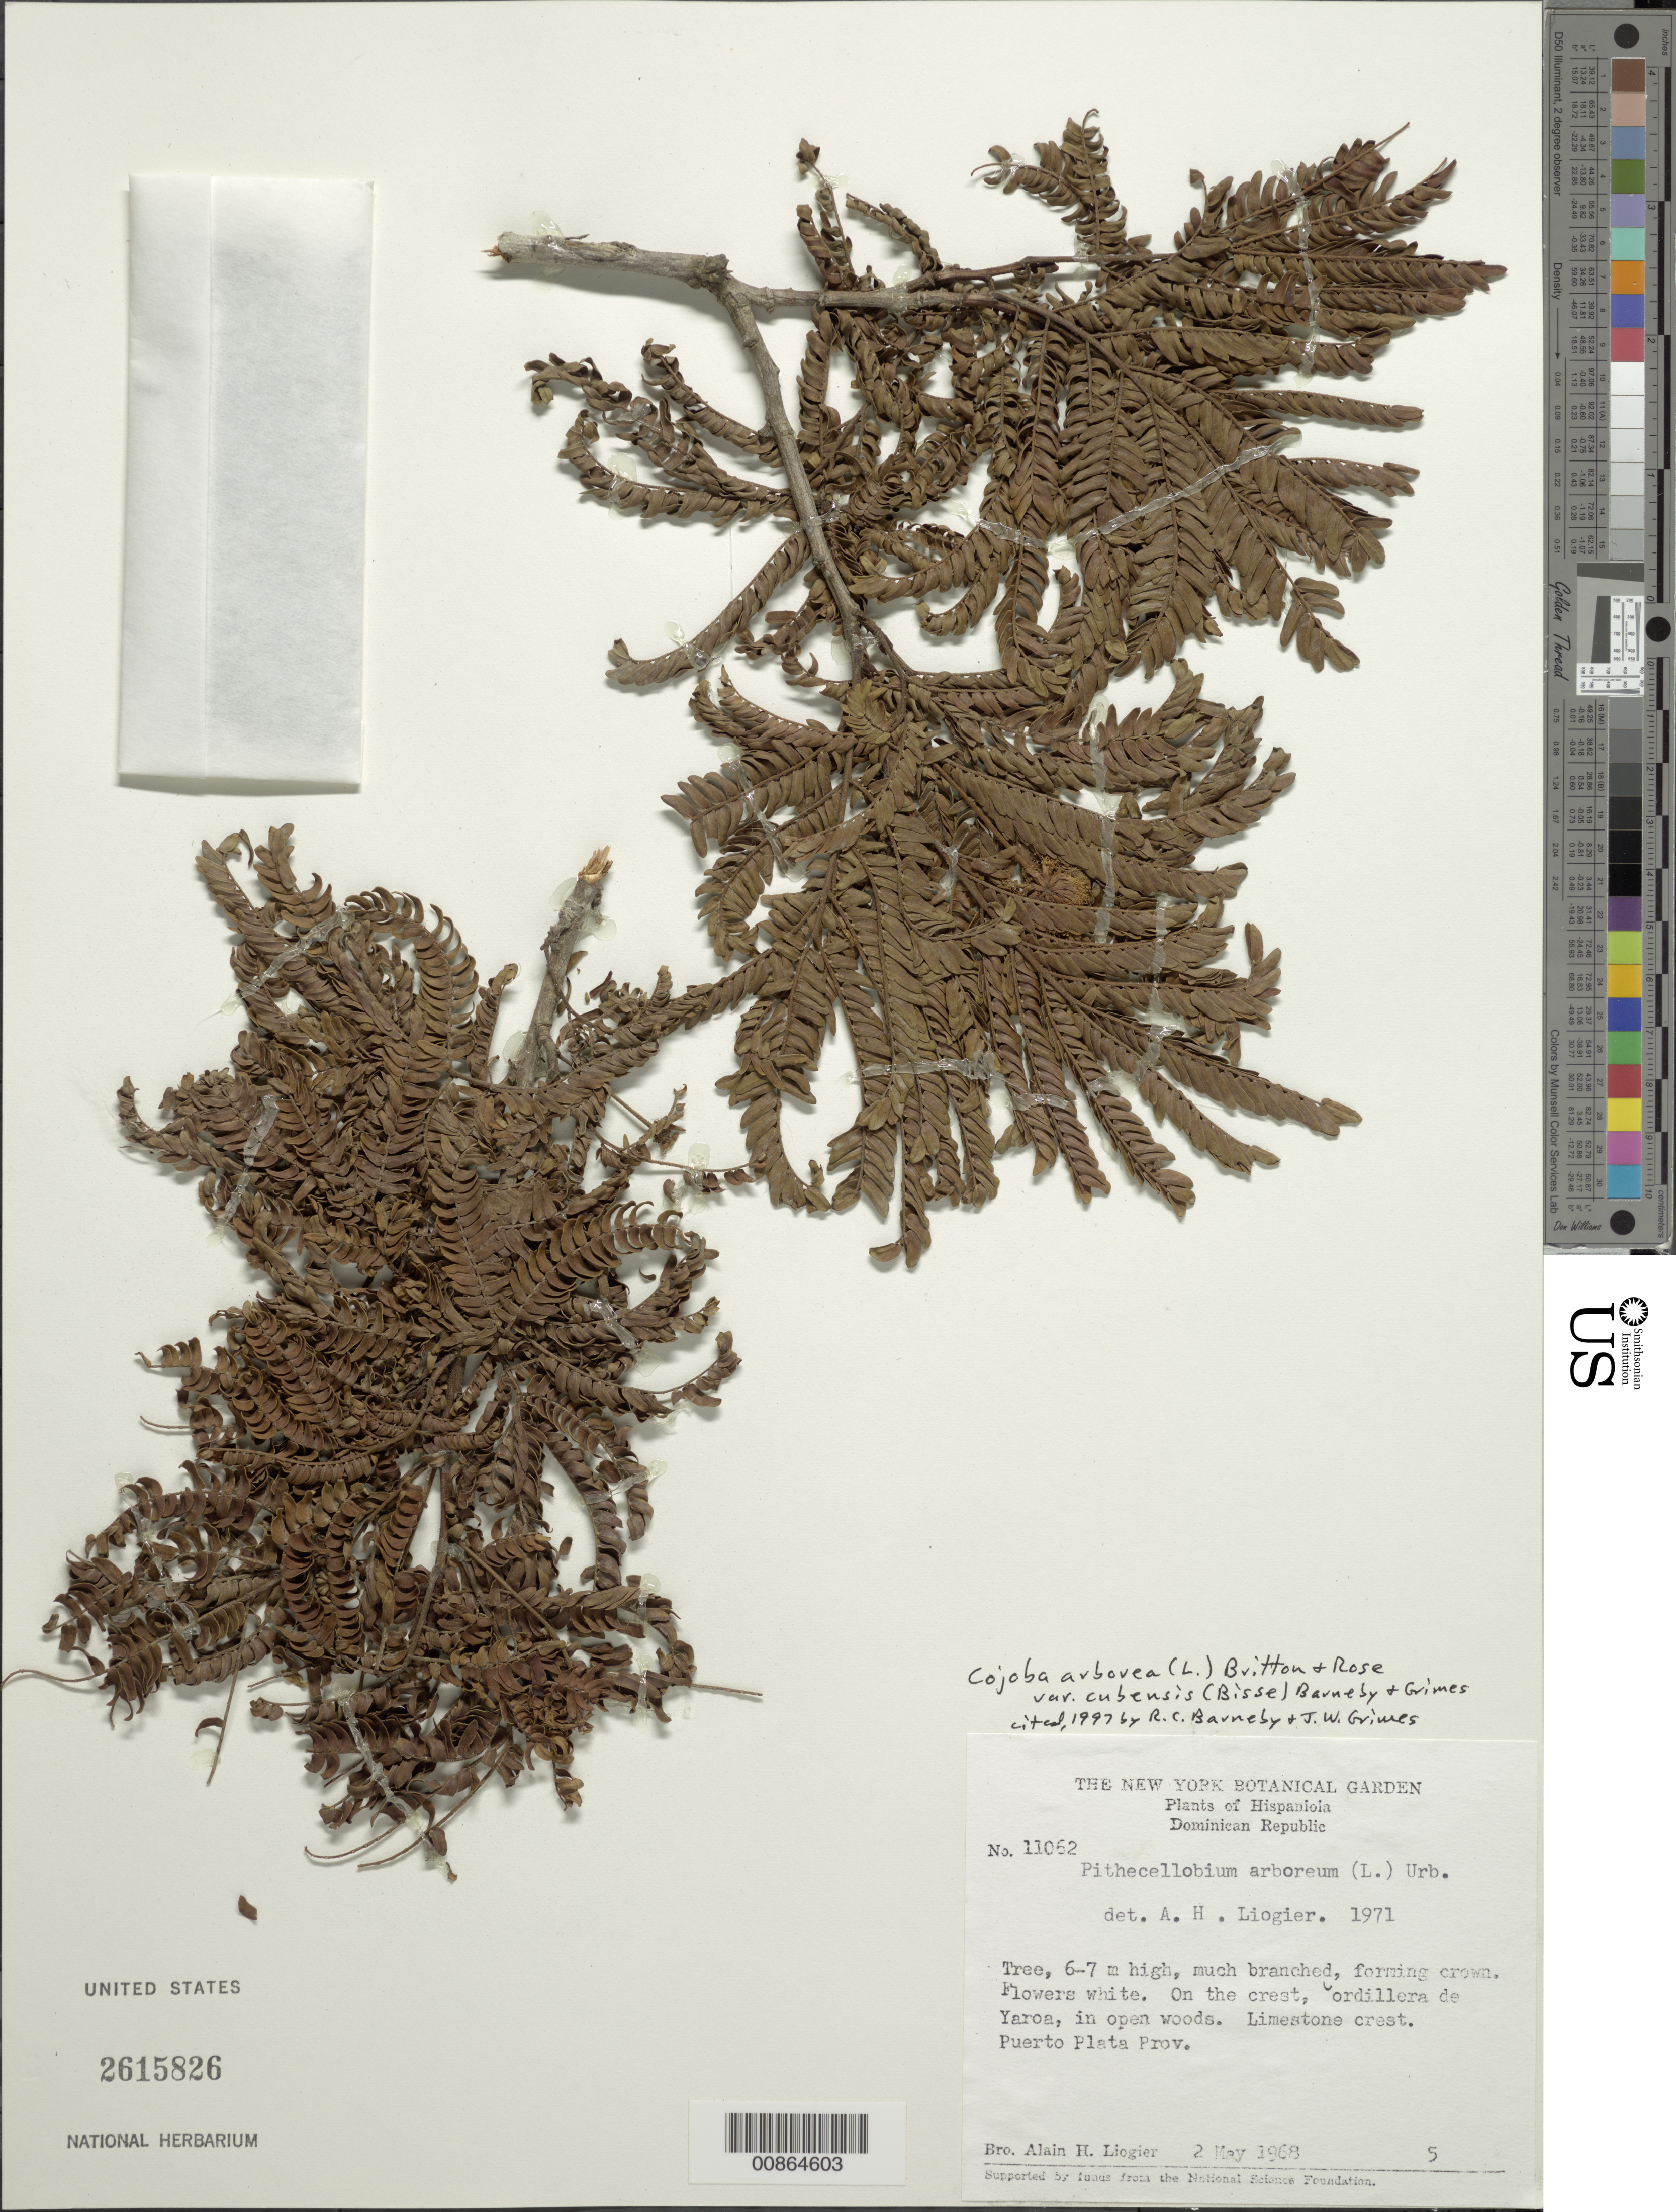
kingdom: Plantae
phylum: Tracheophyta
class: Magnoliopsida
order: Fabales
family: Fabaceae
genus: Cojoba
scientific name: Cojoba arborea var. cubensis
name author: (Bisse) Barneby & J.W. Grimes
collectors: A. H. Liogier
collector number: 11062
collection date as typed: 02 May 1968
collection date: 1968-05-02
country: Dominican Republic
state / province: Puerto Plata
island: Hispaniola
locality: On the crest, Cordillera de Yaroa.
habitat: In open woods. Limestone crest.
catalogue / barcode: US 2615826